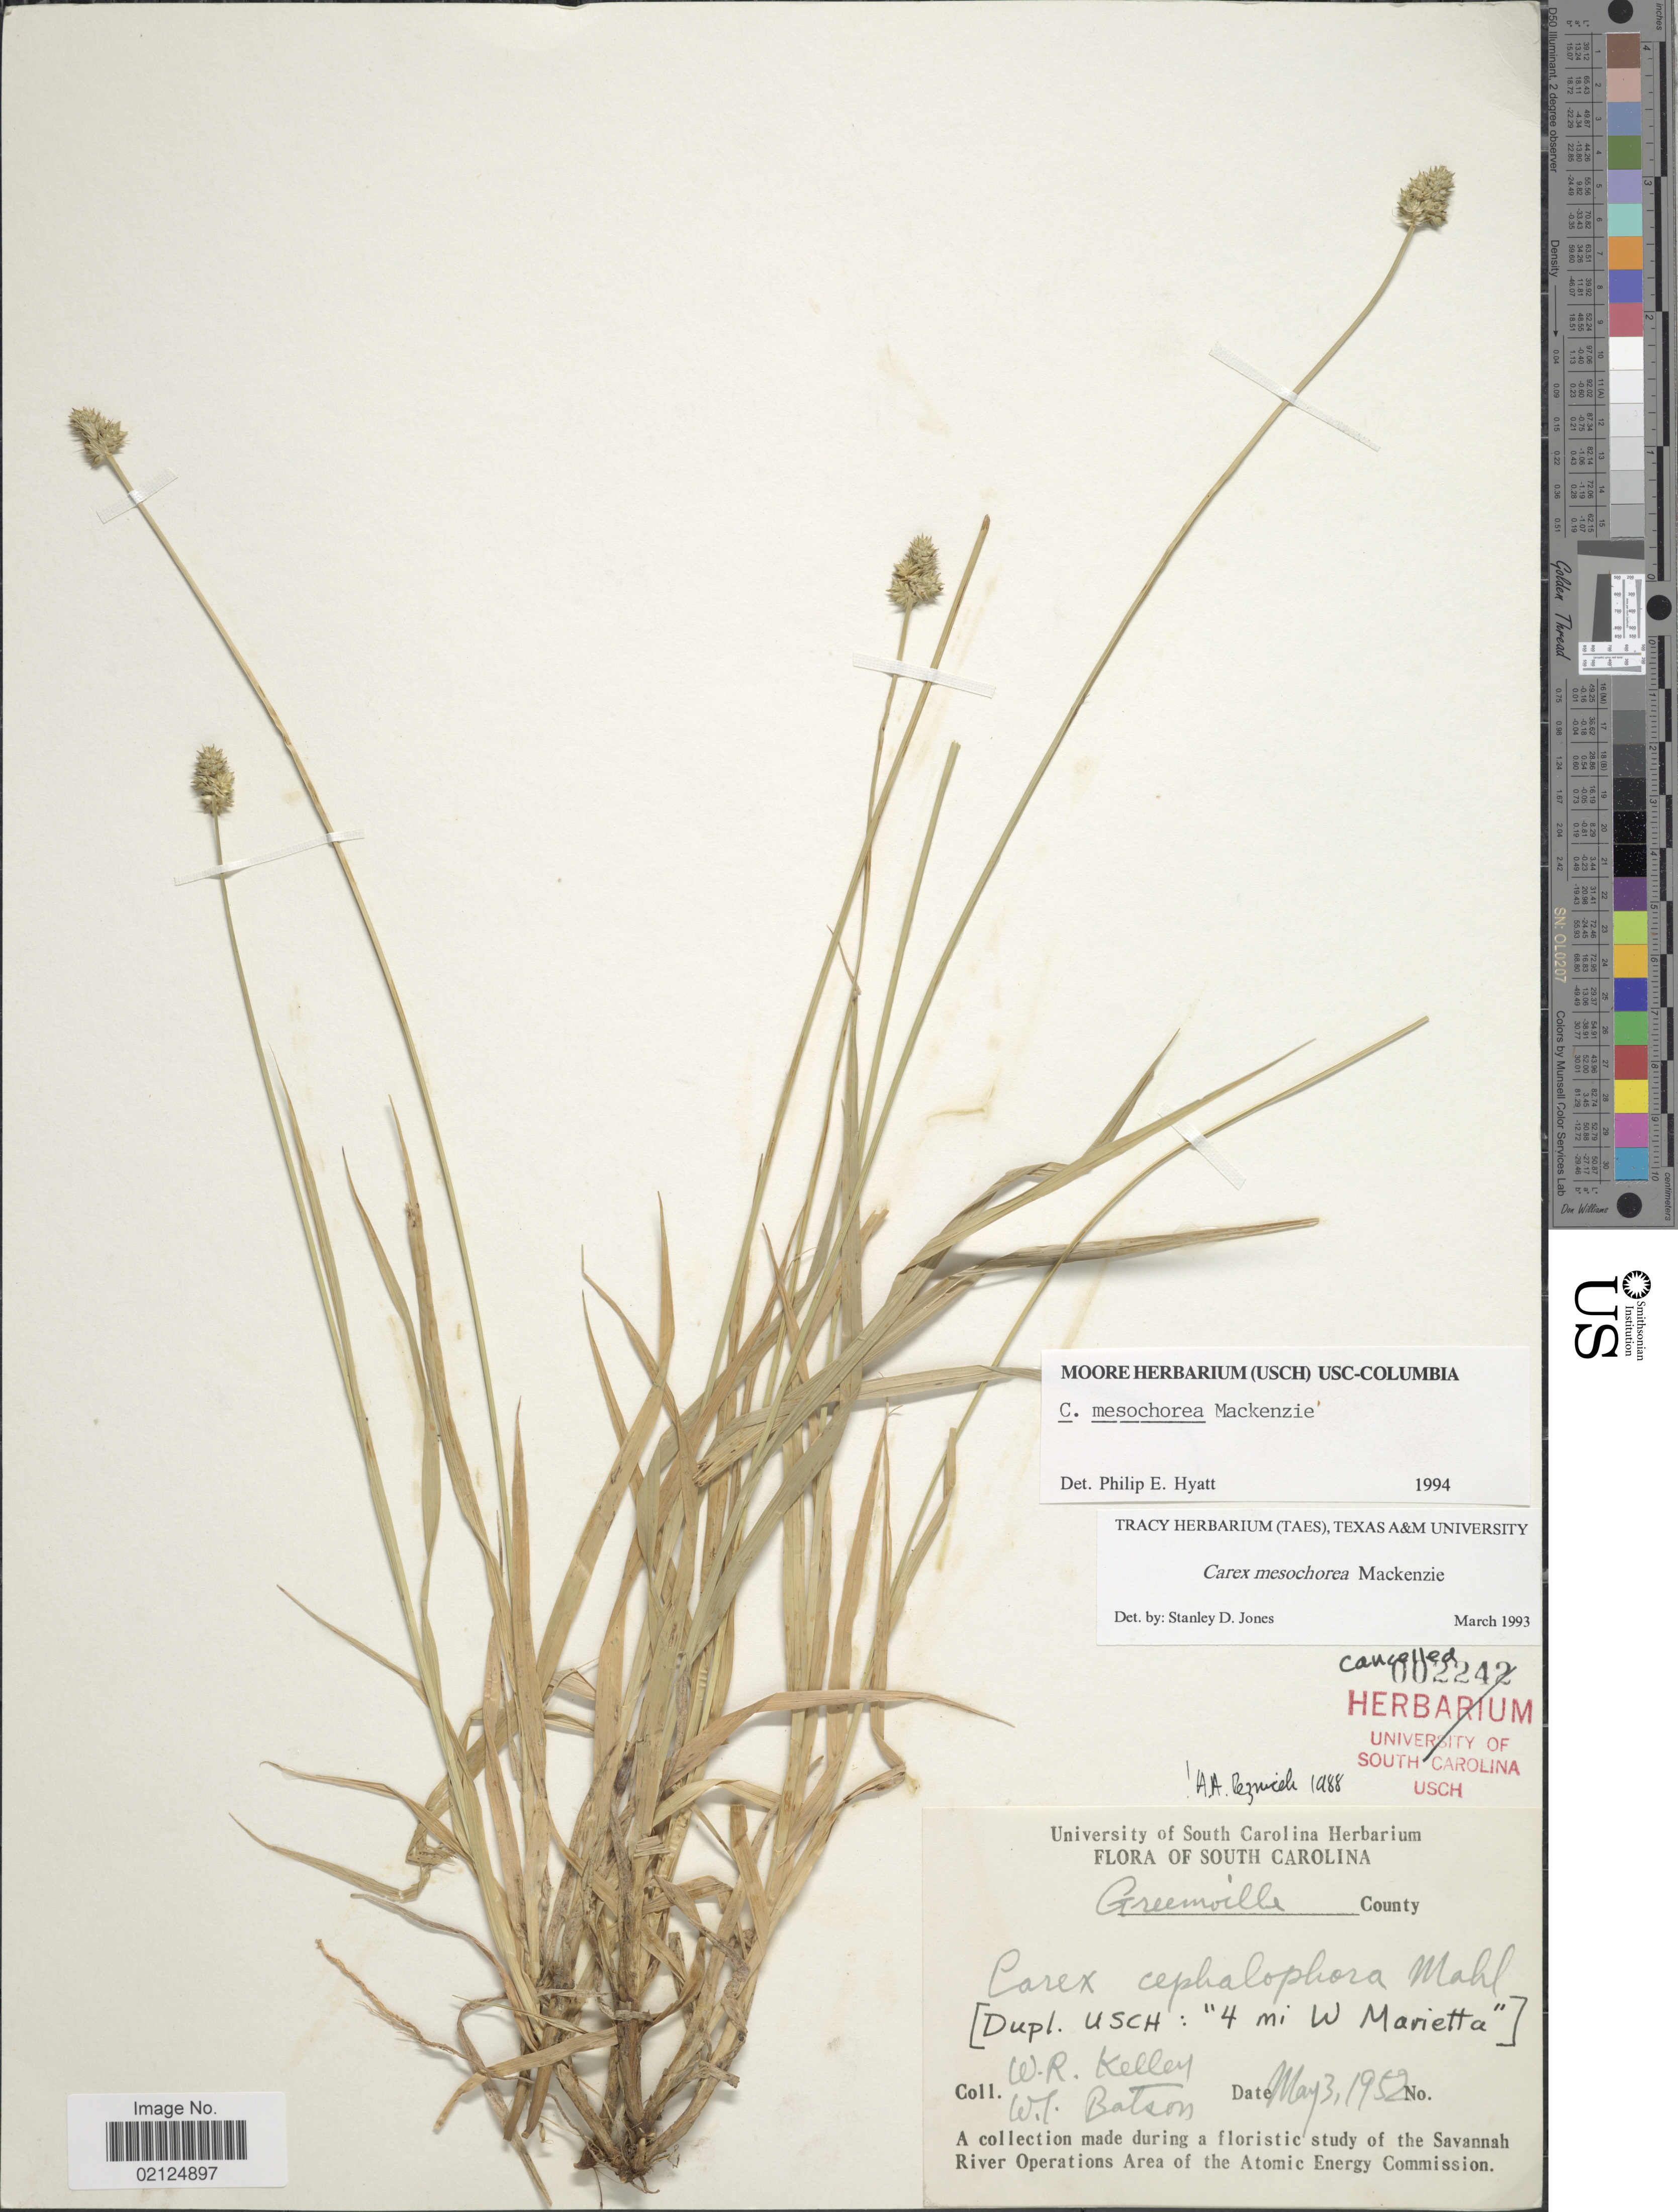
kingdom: Plantae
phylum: Tracheophyta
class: Liliopsida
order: Poales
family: Cyperaceae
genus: Carex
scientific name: Carex mesochorea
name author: Mack.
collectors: W. R. Kelley & W. Batson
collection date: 1952-05-03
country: United States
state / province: South Carolina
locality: Greenville County, 4 mi. W Marietta